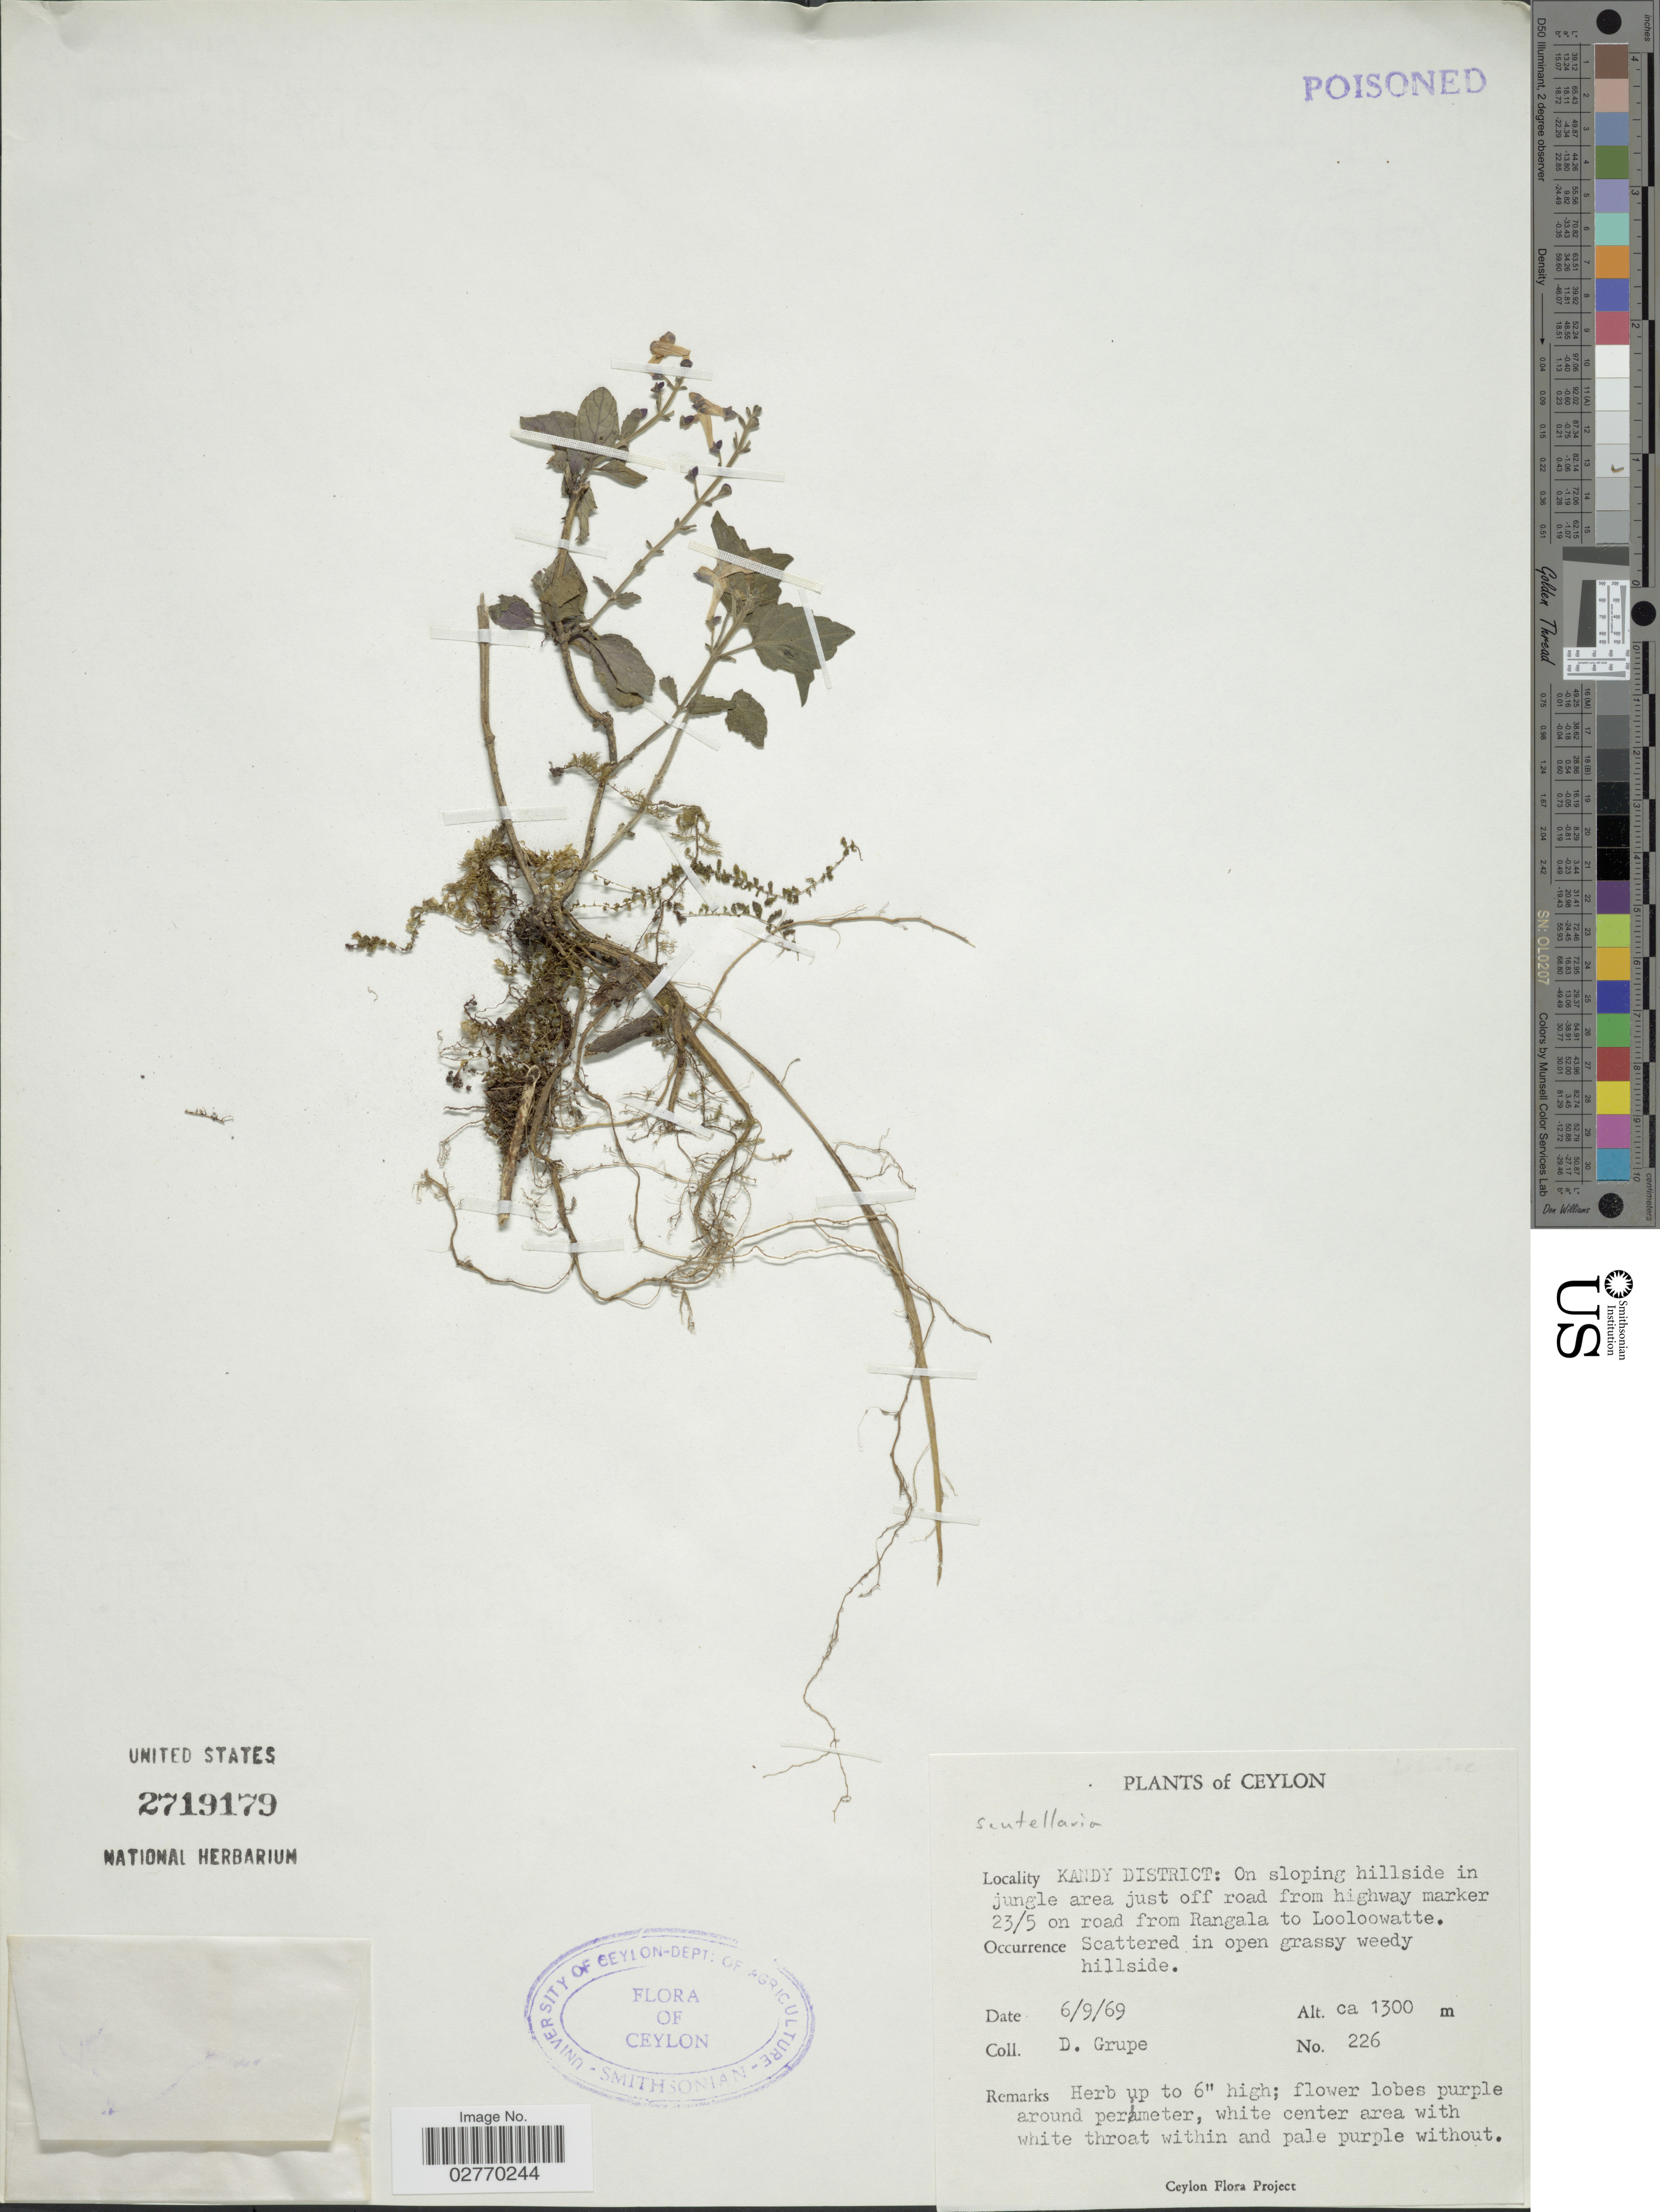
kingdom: Plantae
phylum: Tracheophyta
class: Magnoliopsida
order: Lamiales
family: Lamiaceae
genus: Scutellaria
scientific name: Scutellaria sp.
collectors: D. Grupe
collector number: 226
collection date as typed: Transcribed d/m/y: 6/9/69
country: Sri Lanka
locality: Ceylon. Kandy District: On sloping hillside in jungle area just off road from highway marker 23/5 on road from Rangala to Looloowatte.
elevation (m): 1300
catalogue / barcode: US 2719179